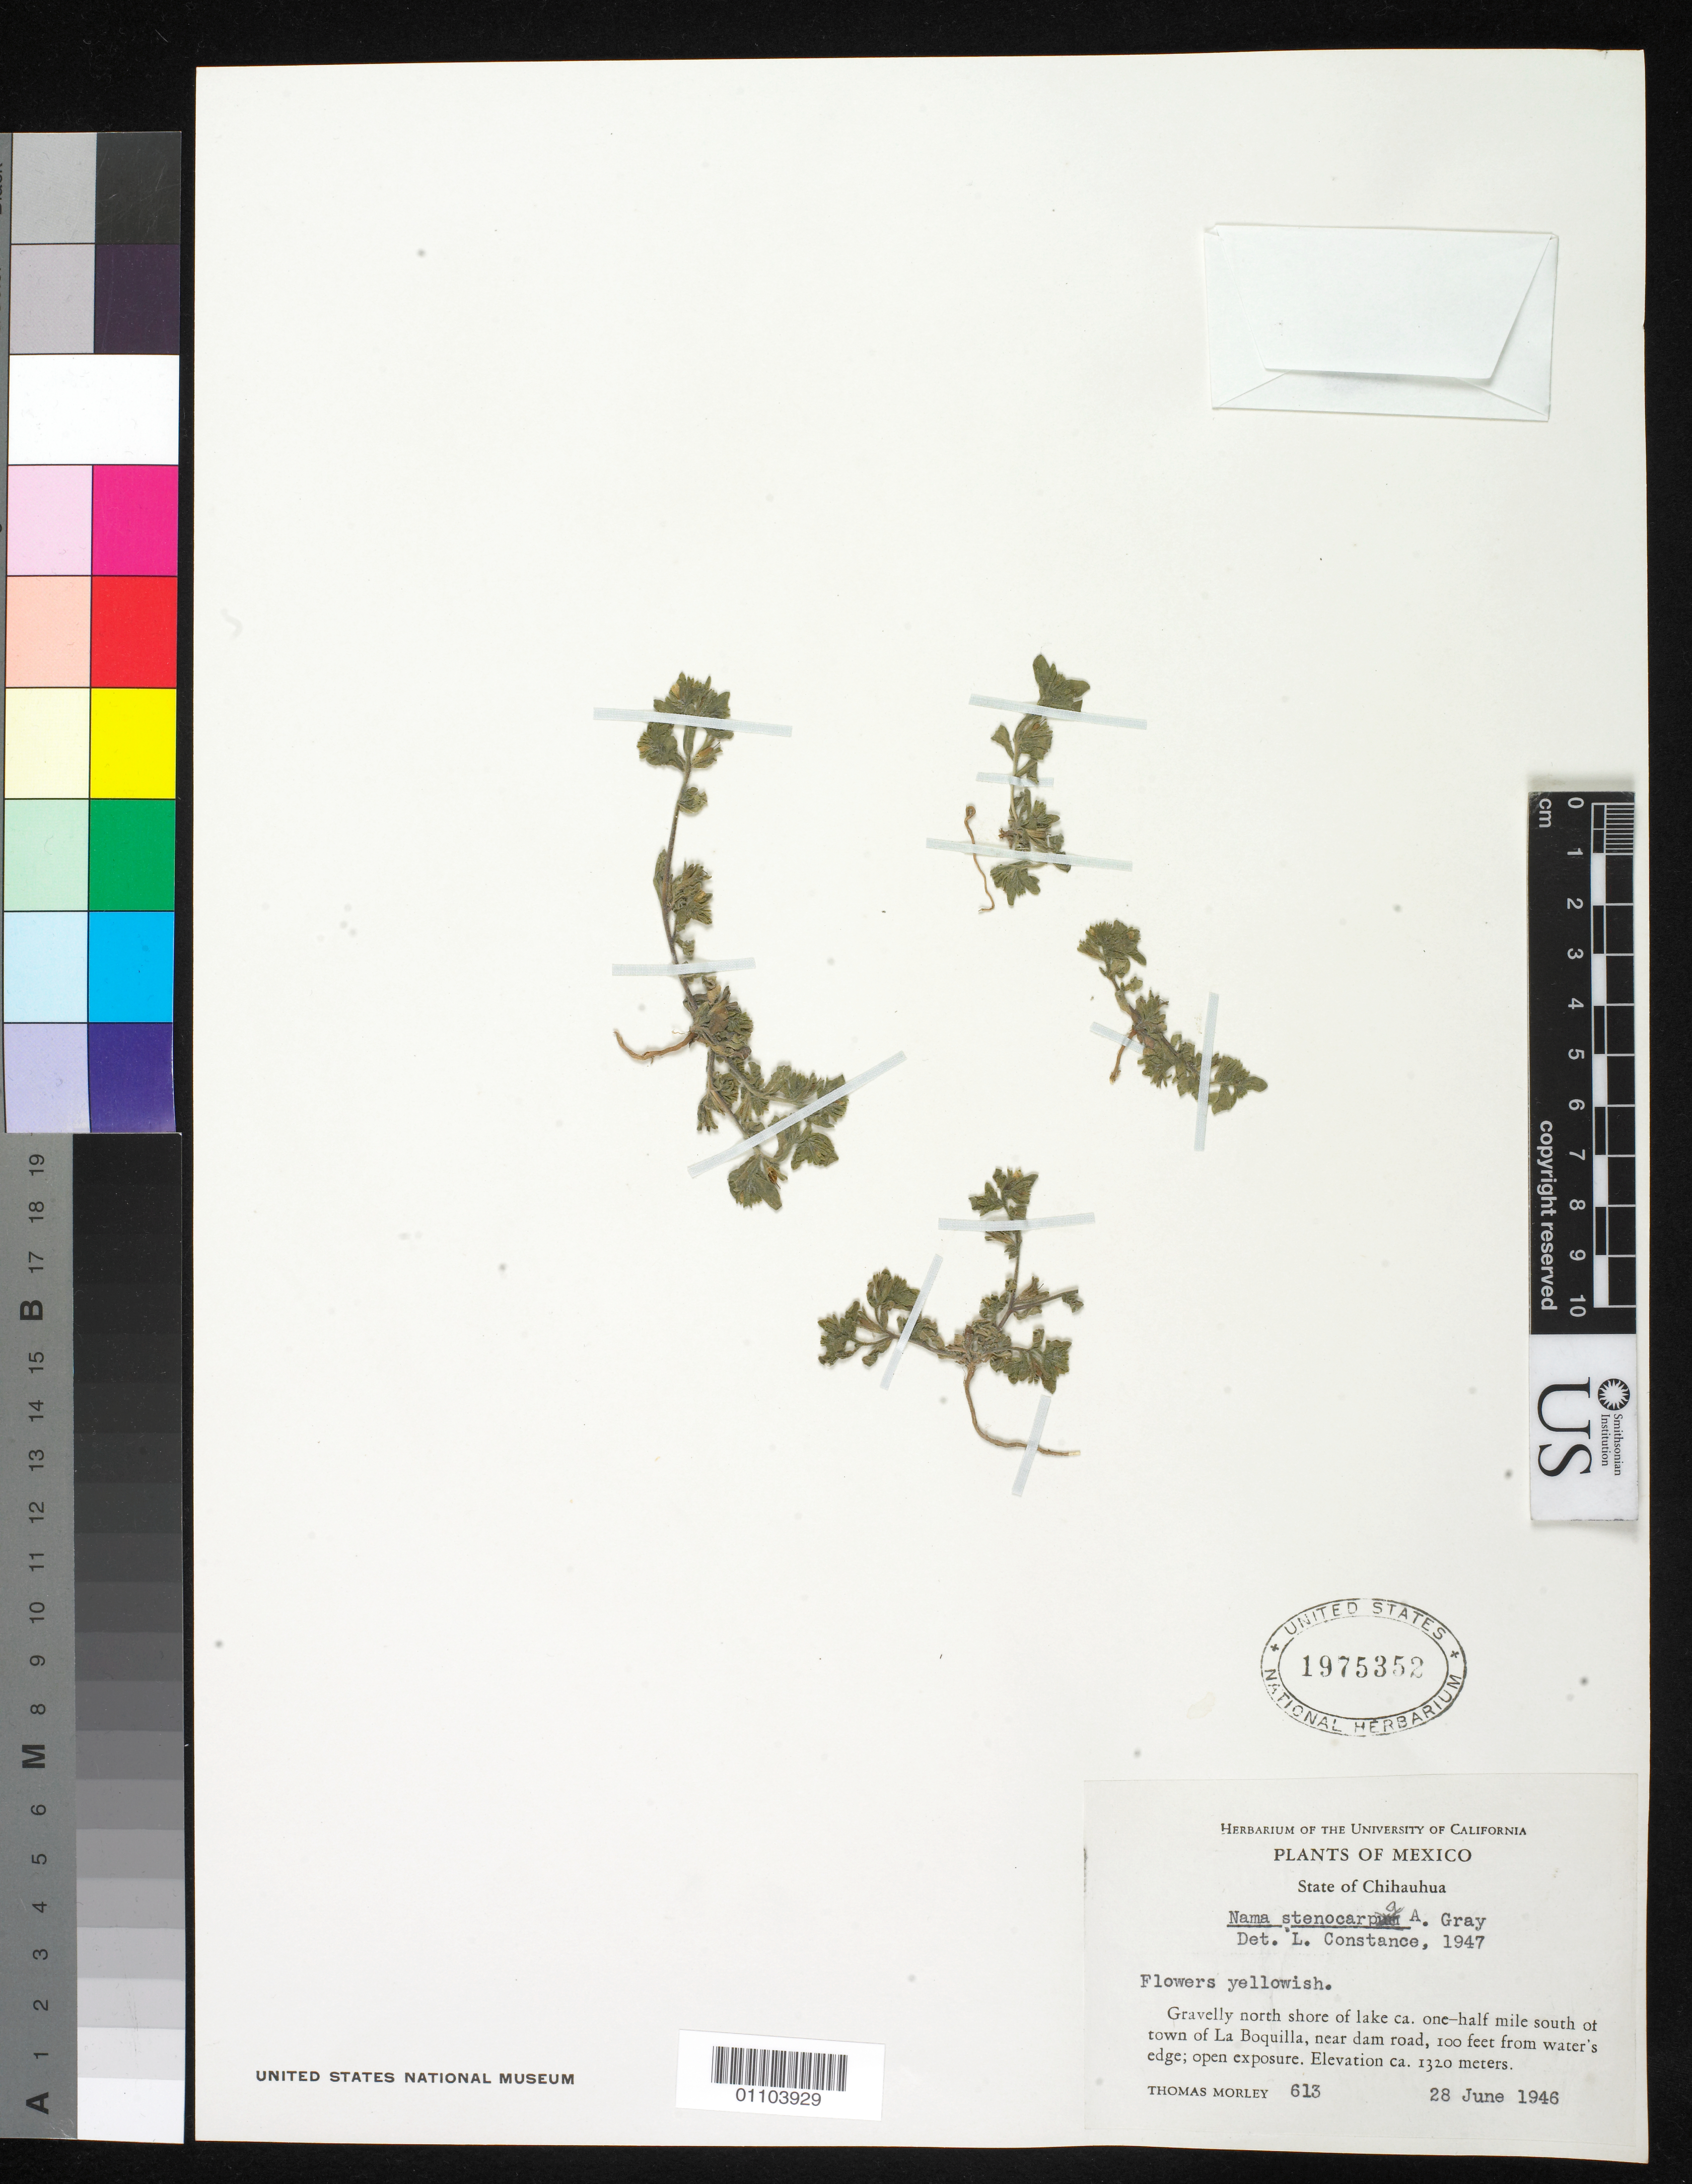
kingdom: Plantae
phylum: Tracheophyta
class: Magnoliopsida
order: Boraginales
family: Namaceae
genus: Nama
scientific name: Nama stenocarpum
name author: A. Gray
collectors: T. Morley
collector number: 613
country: Mexico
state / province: Chihuahua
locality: S of town of La Boquillam near dam road, 100 ft from water's edge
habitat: Gravelly north shore of lake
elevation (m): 1320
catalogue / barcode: US 1975352